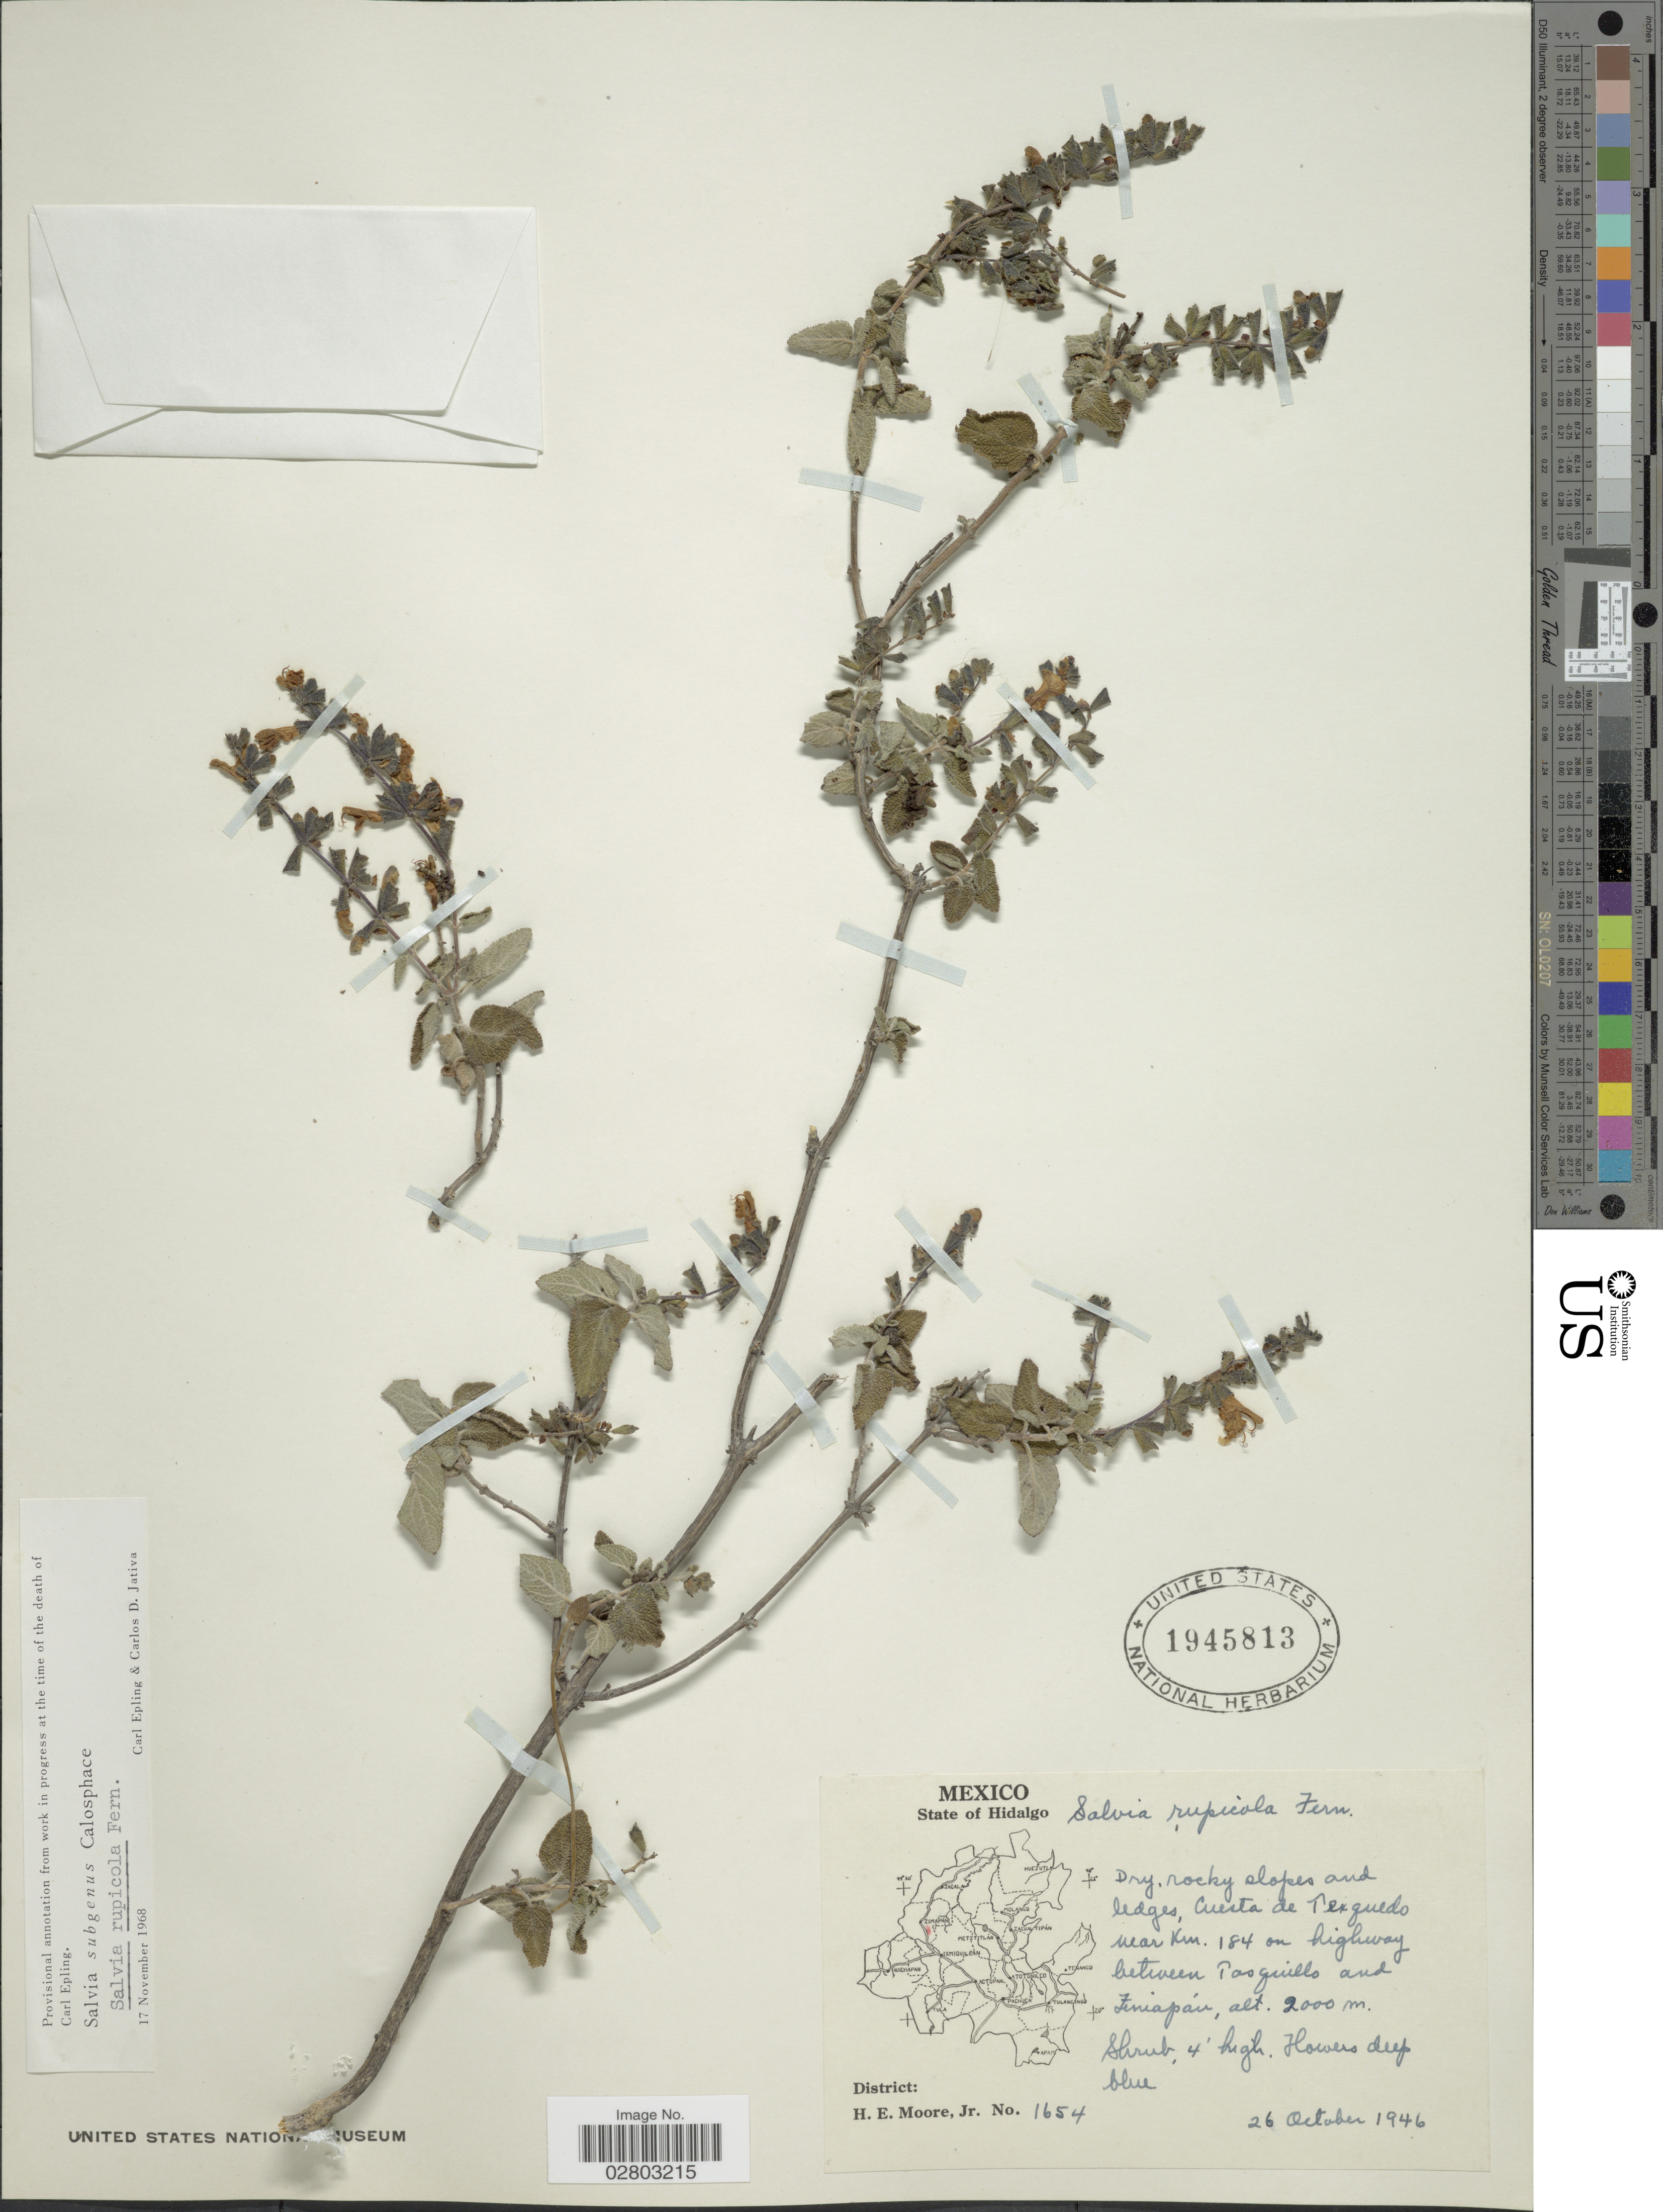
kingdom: Plantae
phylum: Tracheophyta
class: Magnoliopsida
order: Lamiales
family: Lamiaceae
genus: Salvia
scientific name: Salvia rupicola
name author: Fernald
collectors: H. Moore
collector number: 1654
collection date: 1946-10-26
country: Mexico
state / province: Hidalgo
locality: Cuesta de Texquedo near Km. 184 on highway between Tasquillo and Feniapan [interpreted].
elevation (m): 2000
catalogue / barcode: US 1945813